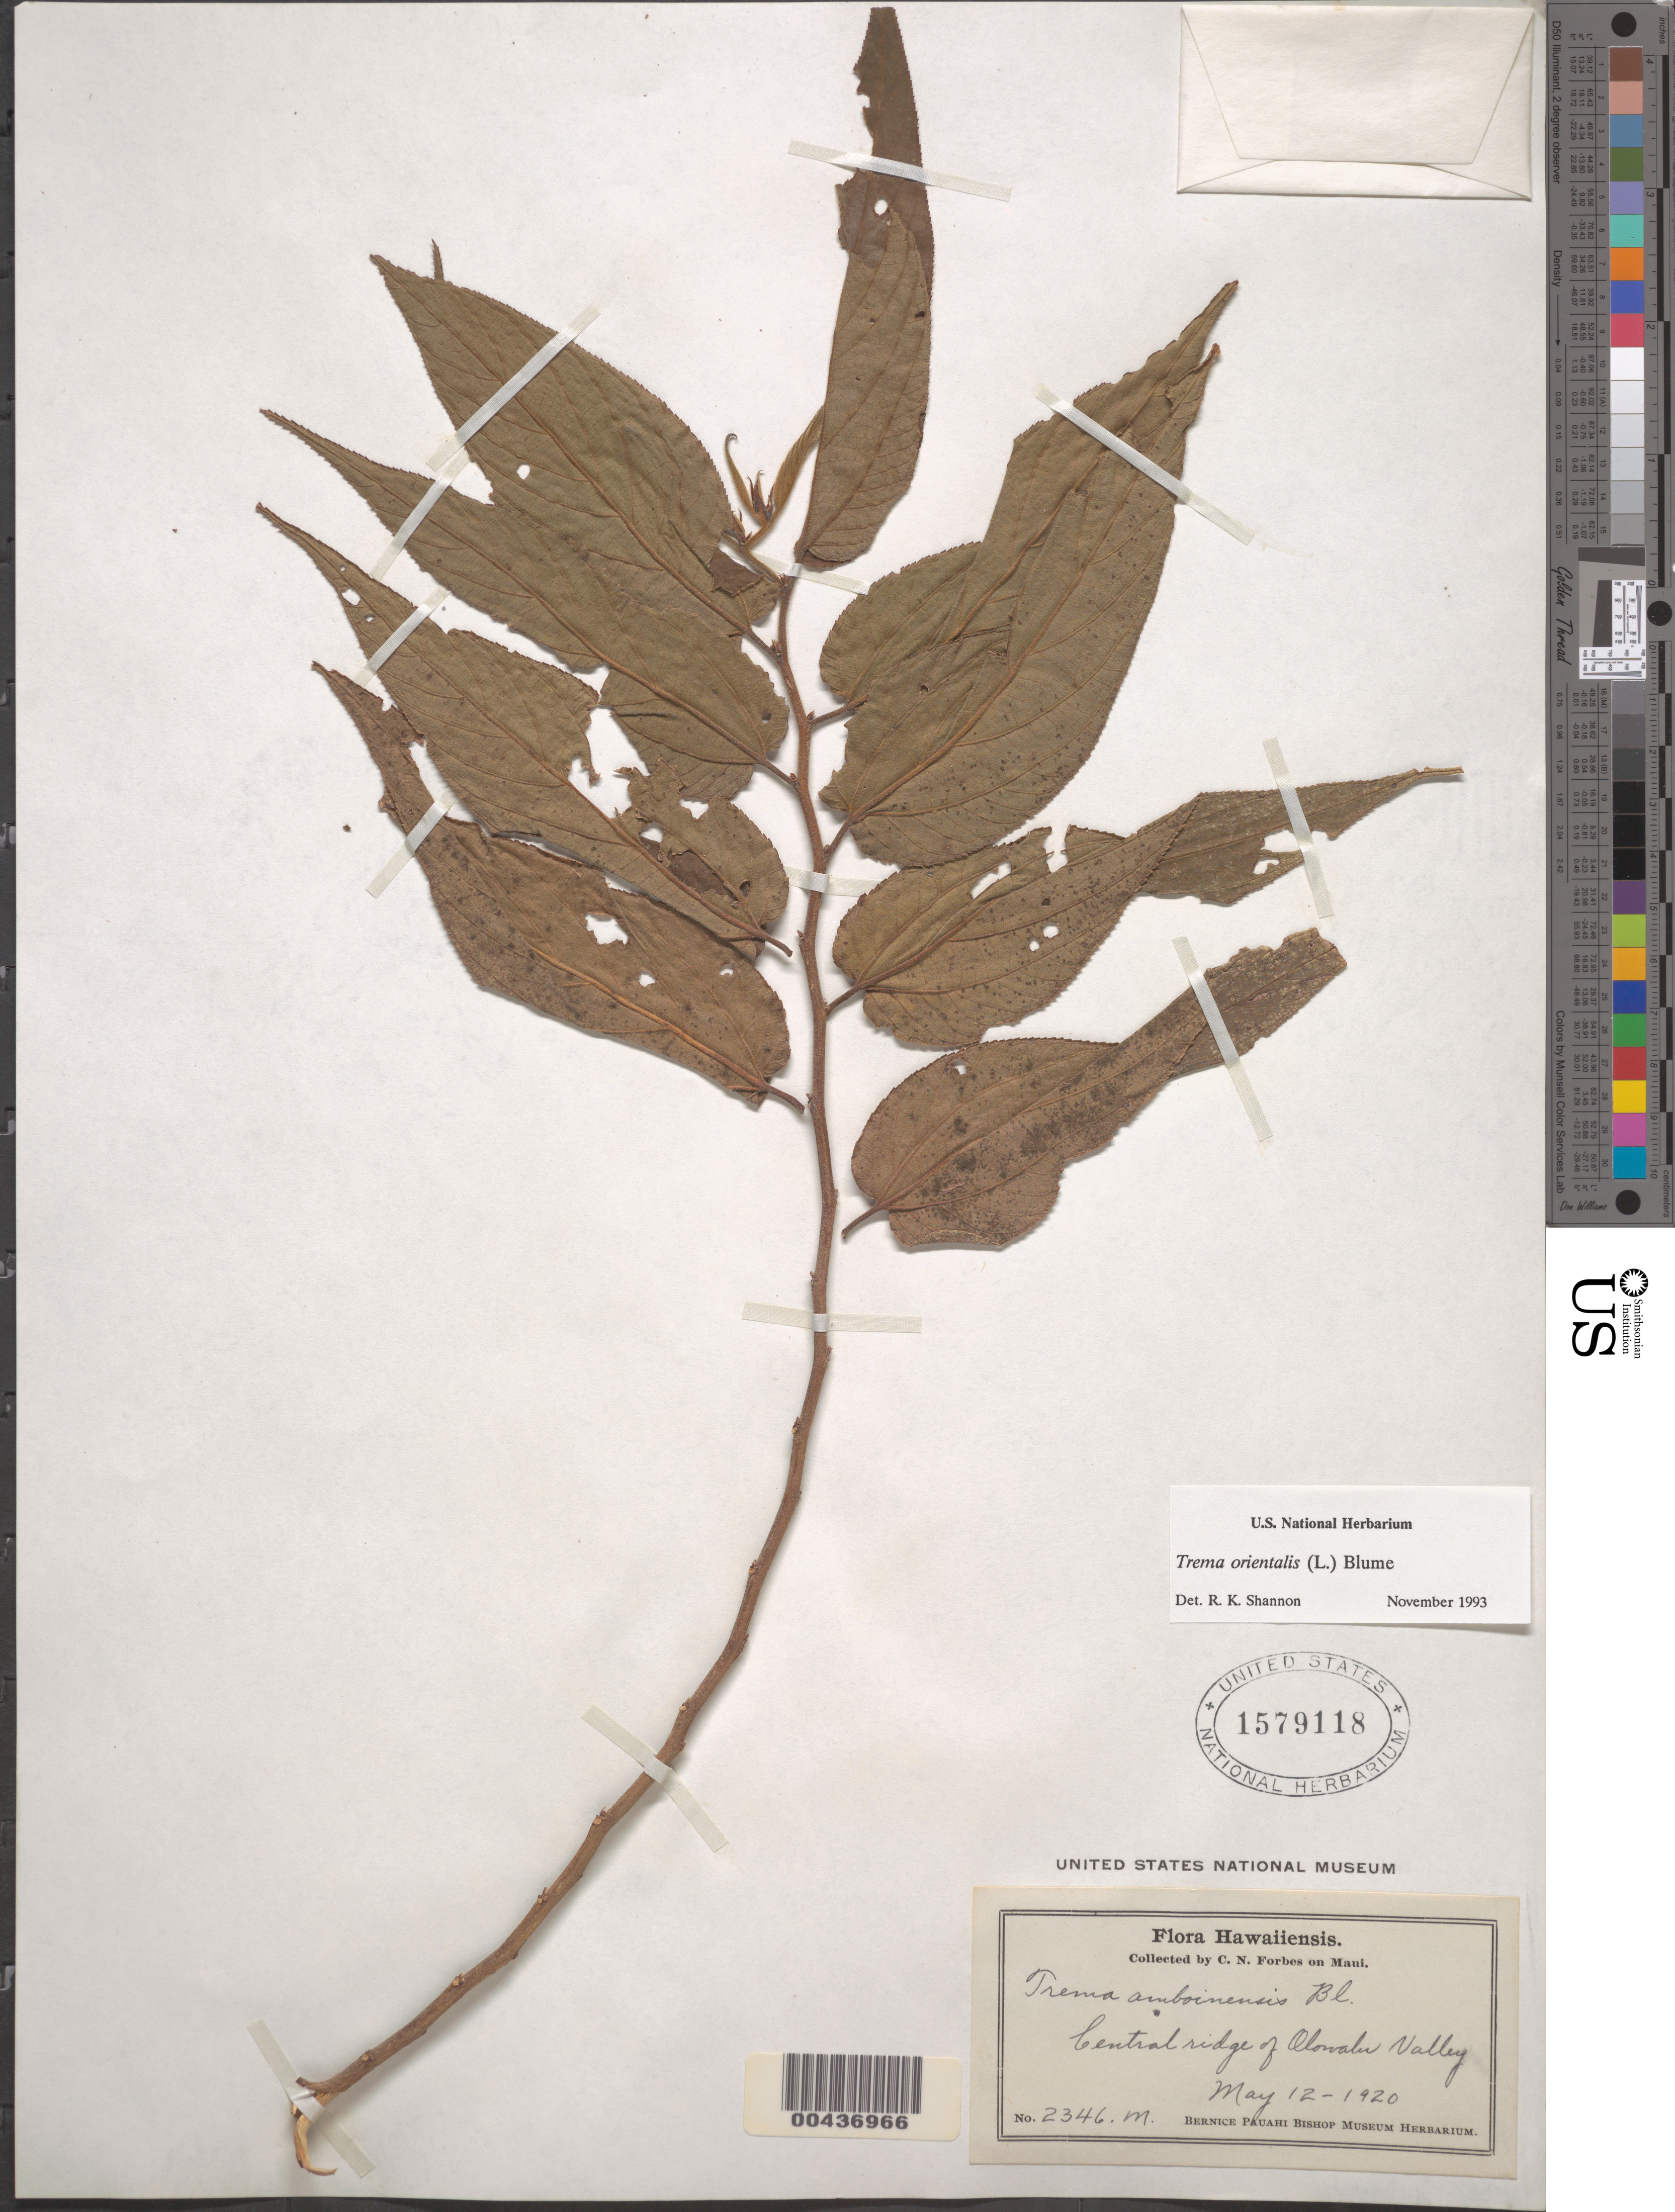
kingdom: Plantae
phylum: Tracheophyta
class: Magnoliopsida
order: Rosales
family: Cannabaceae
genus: Trema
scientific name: Trema orientale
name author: (L.) Blume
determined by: Shannon, R. K., (UNITED STATES)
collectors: C. N. Forbes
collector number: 2346.M.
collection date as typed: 12 May 1920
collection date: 1920-05-12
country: United States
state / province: Hawaii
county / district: Maui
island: Maui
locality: Central ridge of Olowalu Valley, Maui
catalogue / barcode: US 1579118